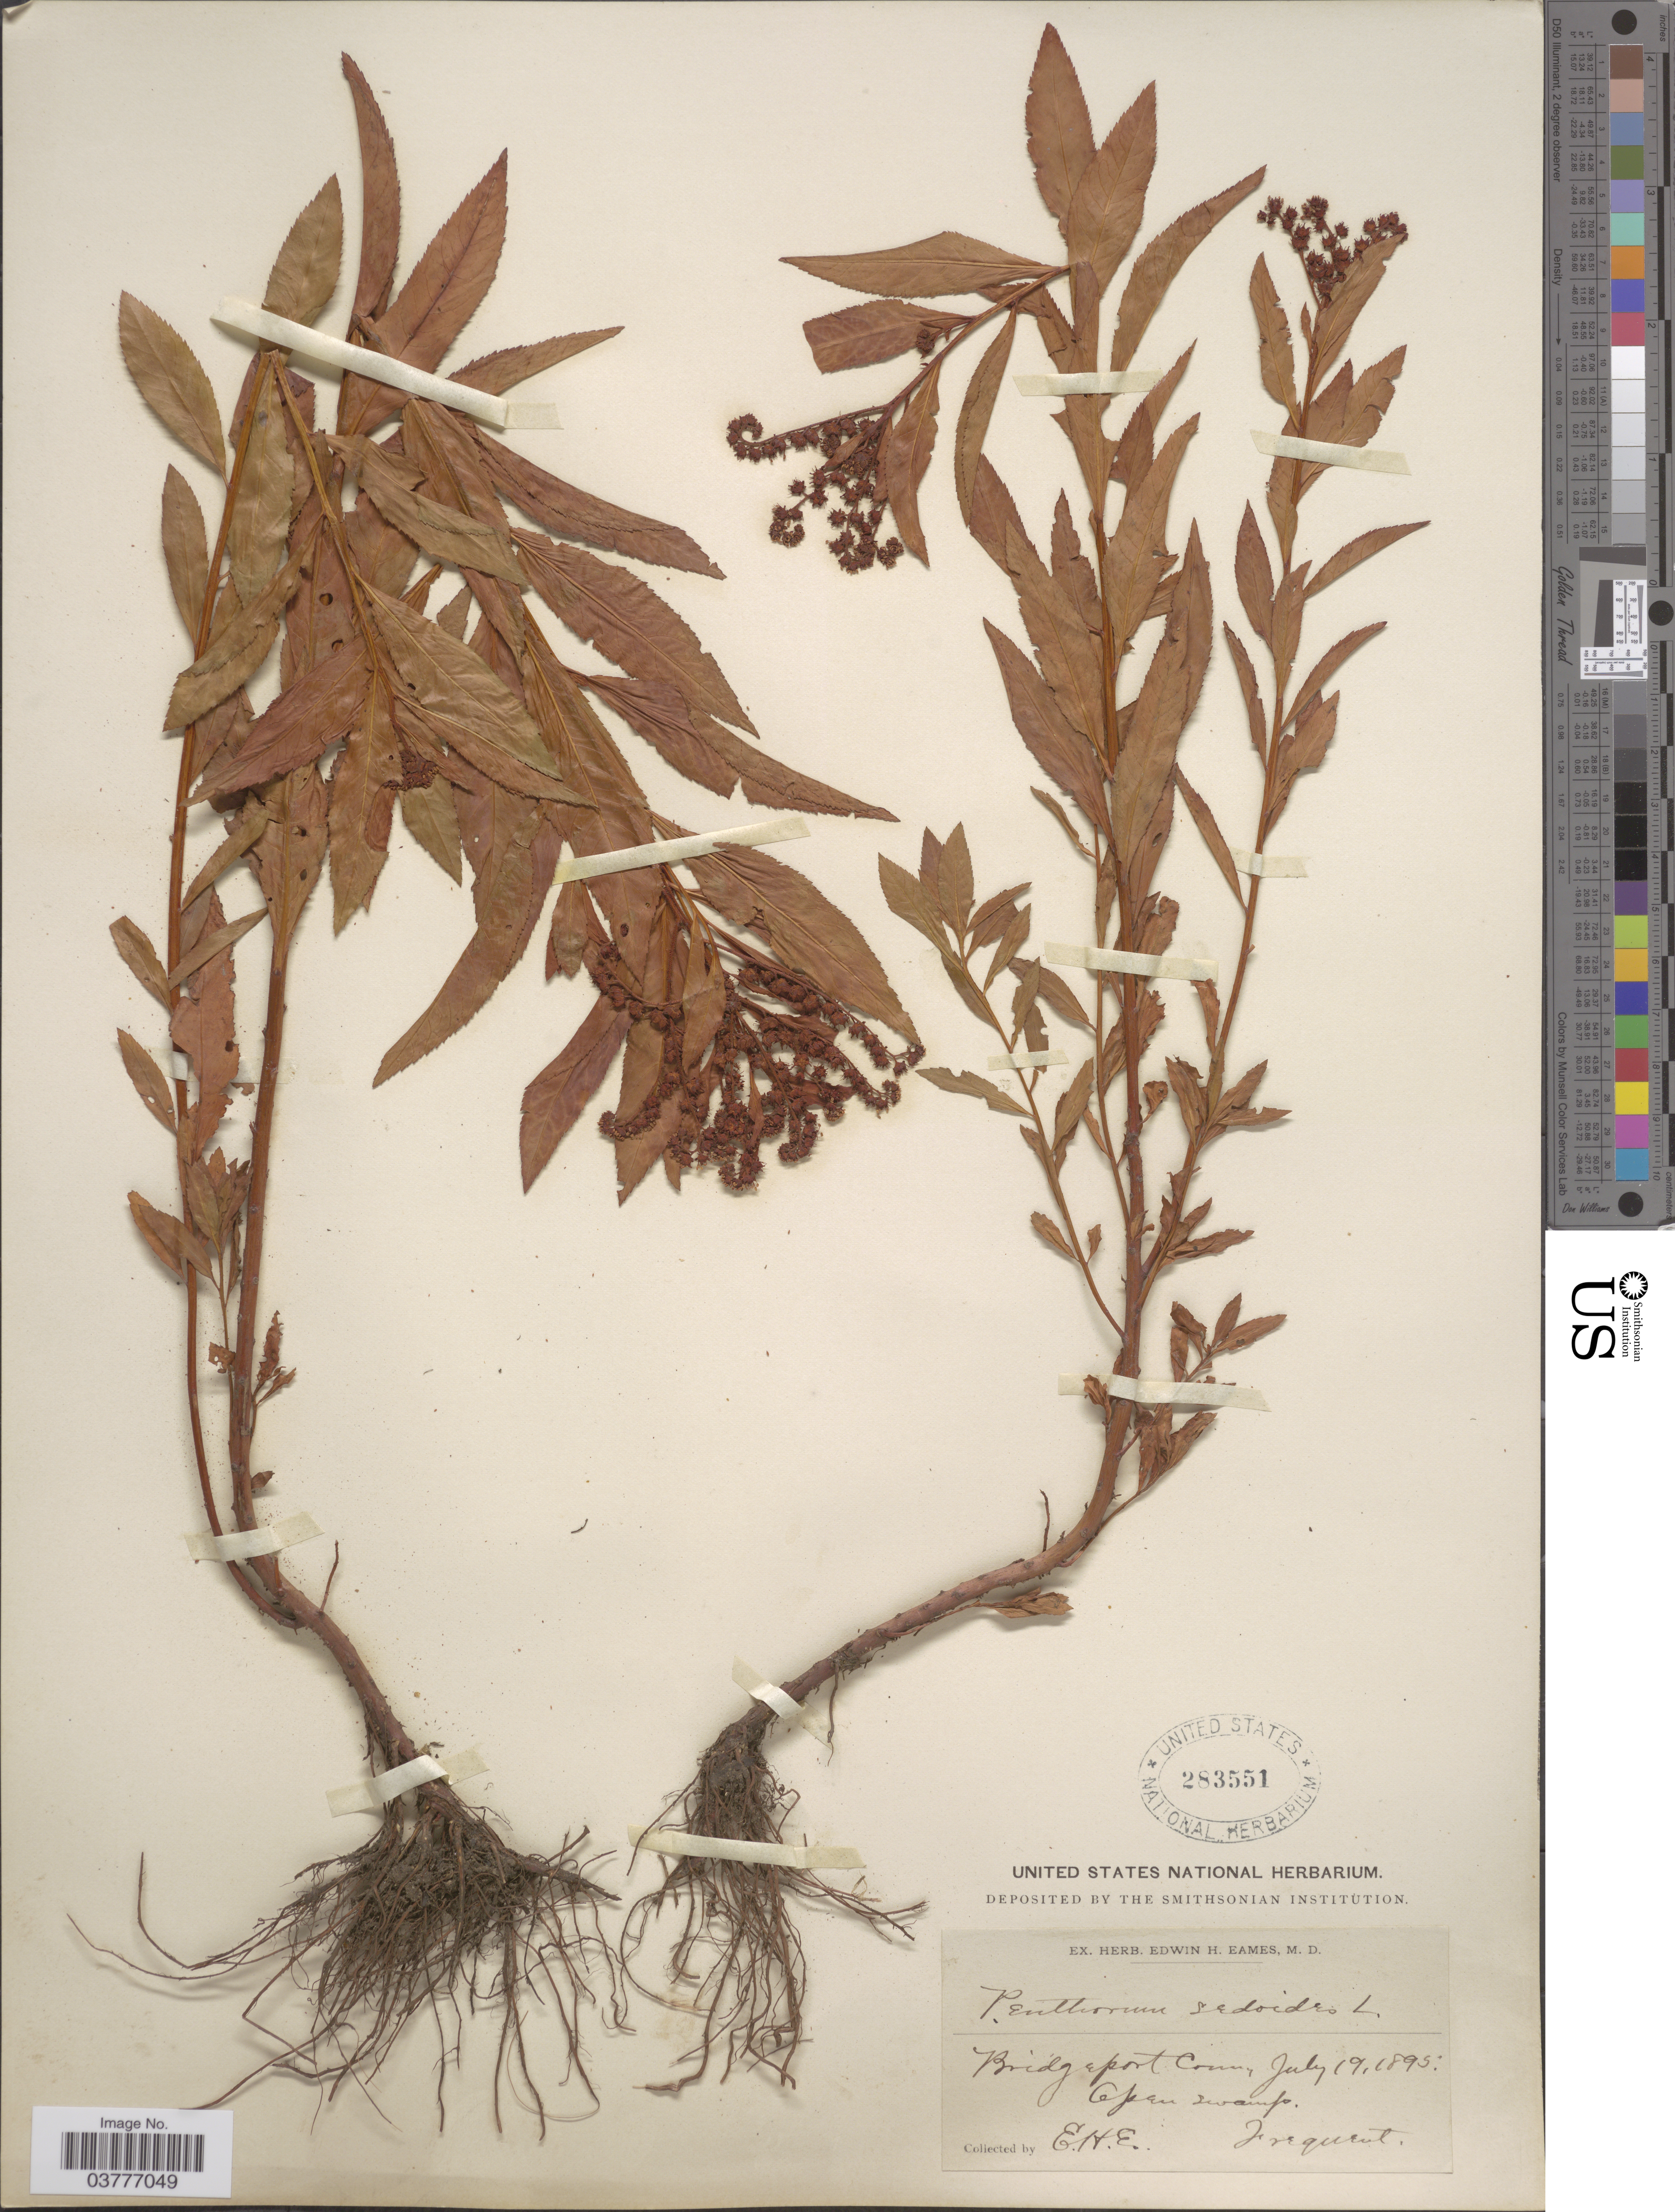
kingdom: Plantae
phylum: Tracheophyta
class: Magnoliopsida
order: Saxifragales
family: Penthoraceae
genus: Penthorum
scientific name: Penthorum sedoides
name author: L.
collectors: E. H. Eames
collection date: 1895-07-19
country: United States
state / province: Connecticut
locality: Bridgeport County. Open zwamp.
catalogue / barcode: US 283551